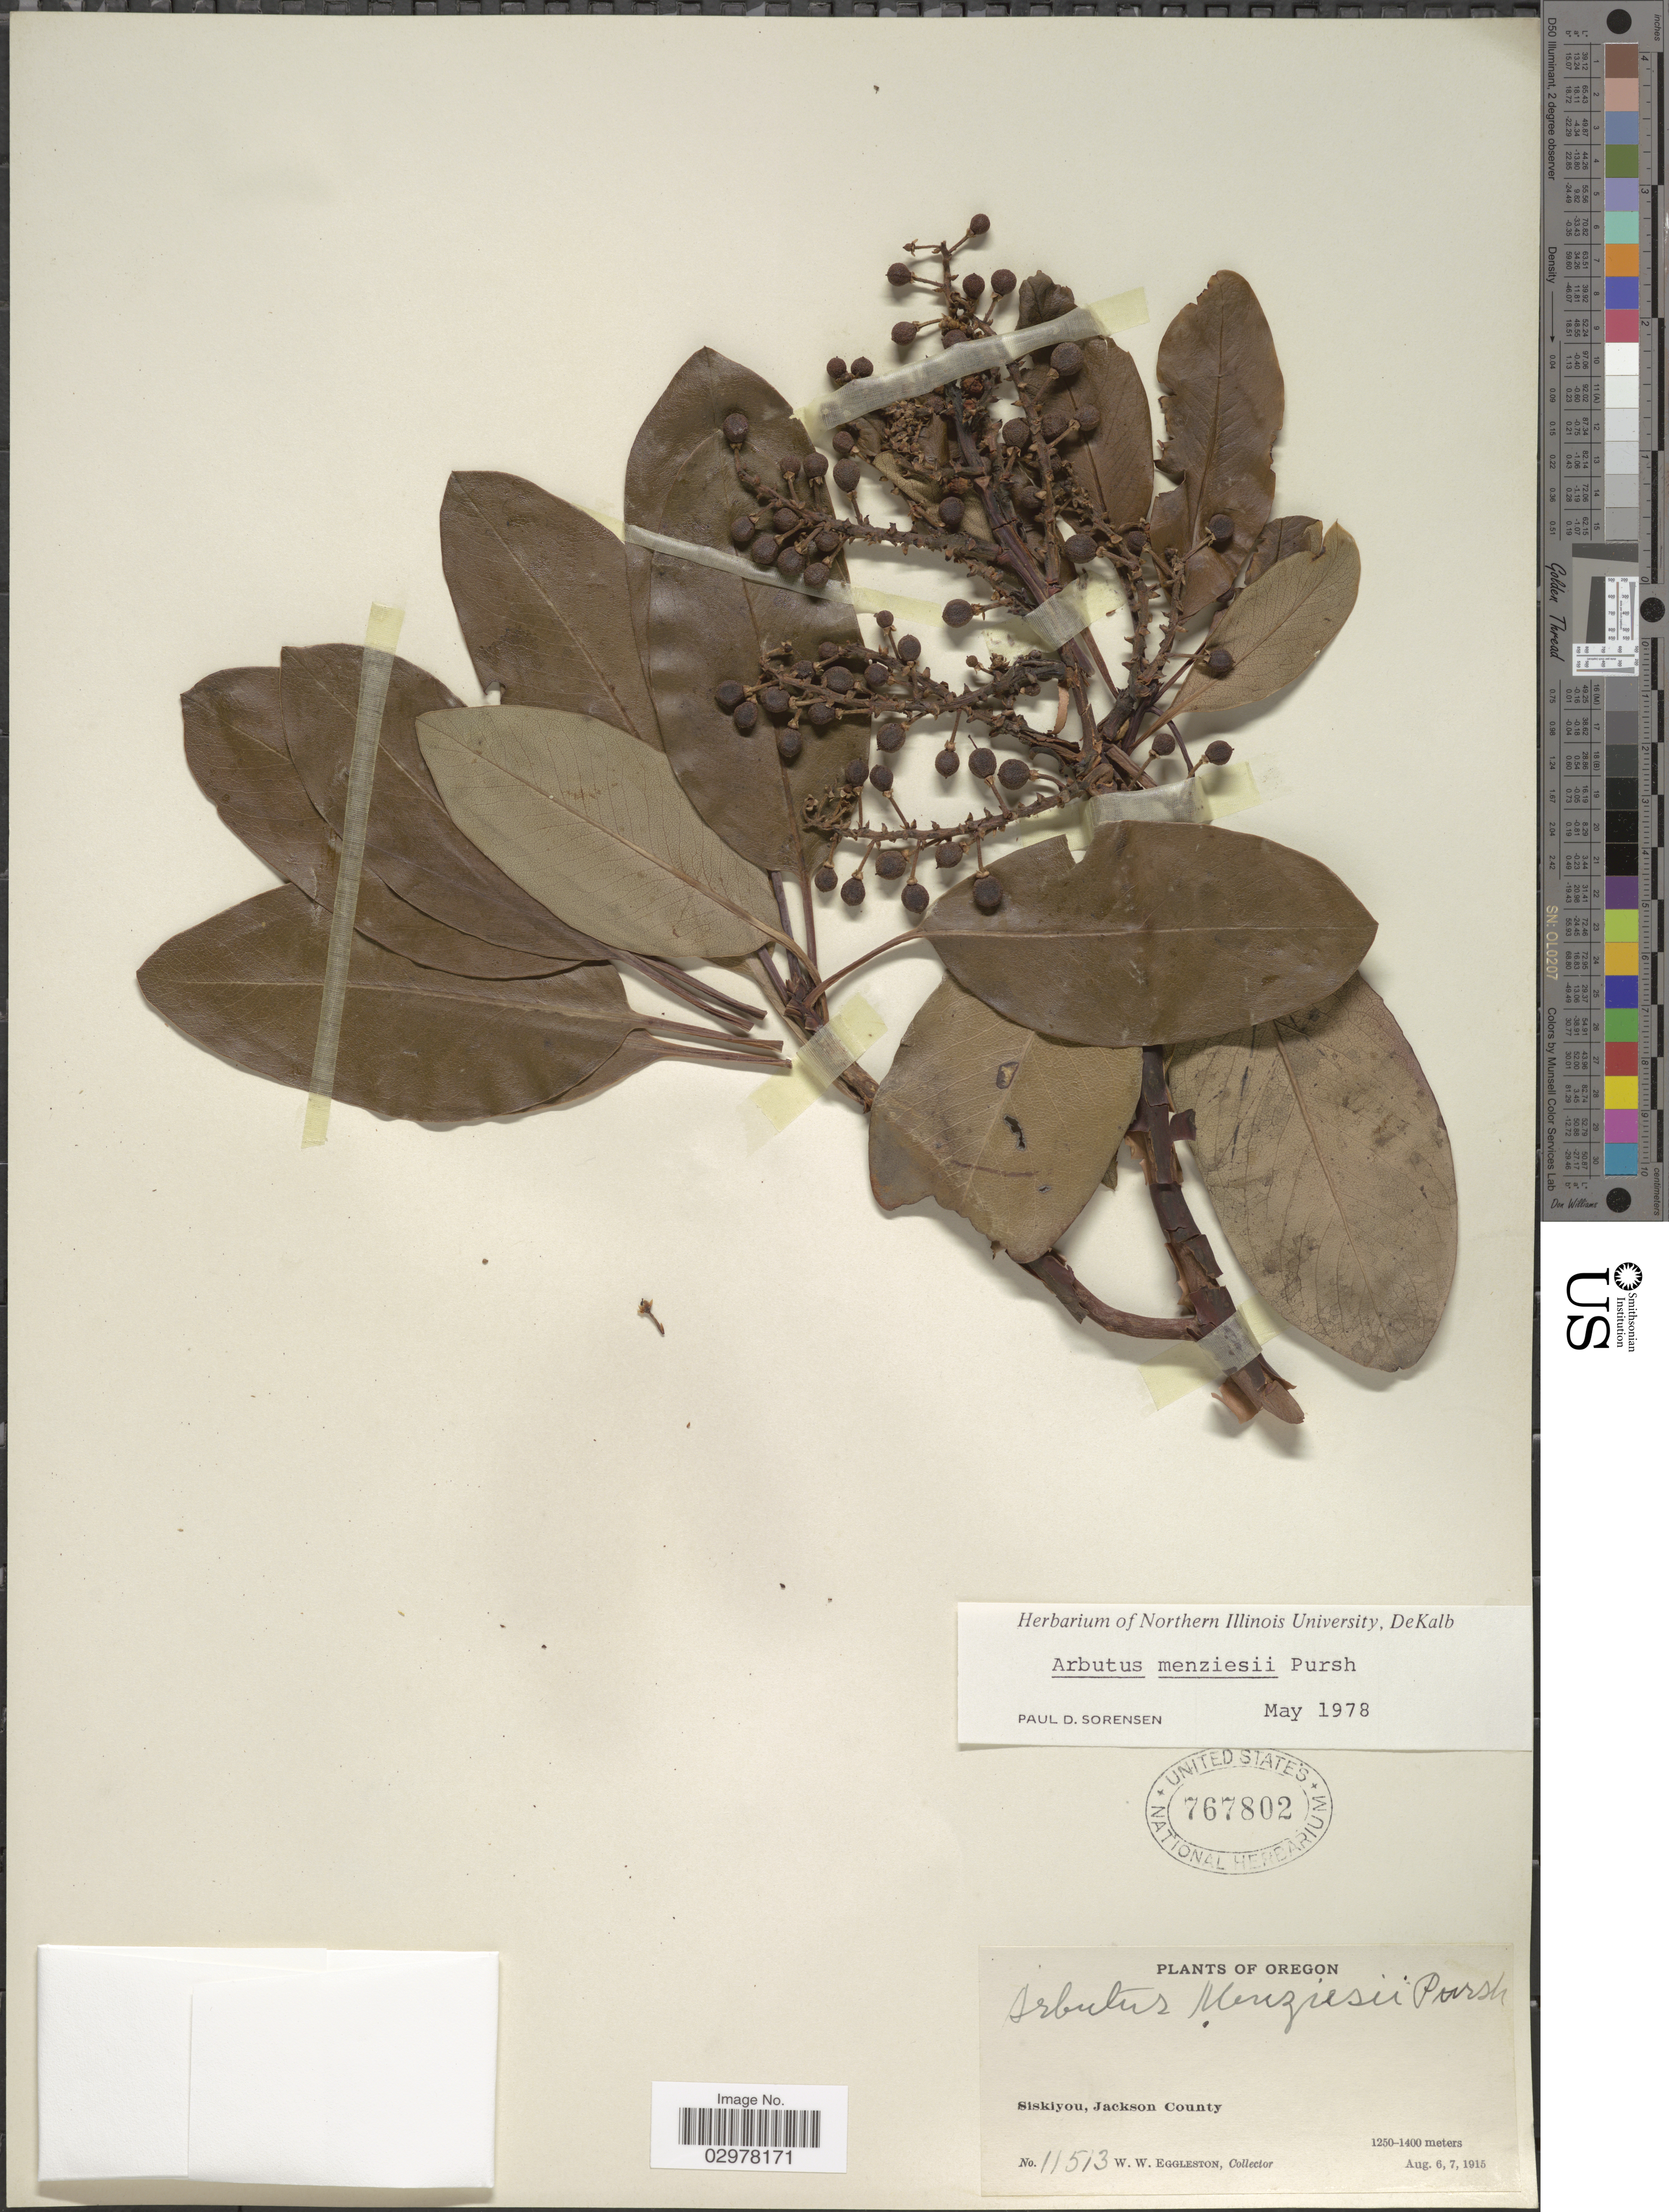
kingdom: Plantae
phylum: Tracheophyta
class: Magnoliopsida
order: Ericales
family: Ericaceae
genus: Arbutus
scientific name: Arbutus menziesii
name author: Pursh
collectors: W. W. Eggleston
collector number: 11513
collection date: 1915-08-06/1915-08-07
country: United States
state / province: Oregon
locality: Siskiyou, Jackson County.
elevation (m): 1250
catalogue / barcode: US 767802